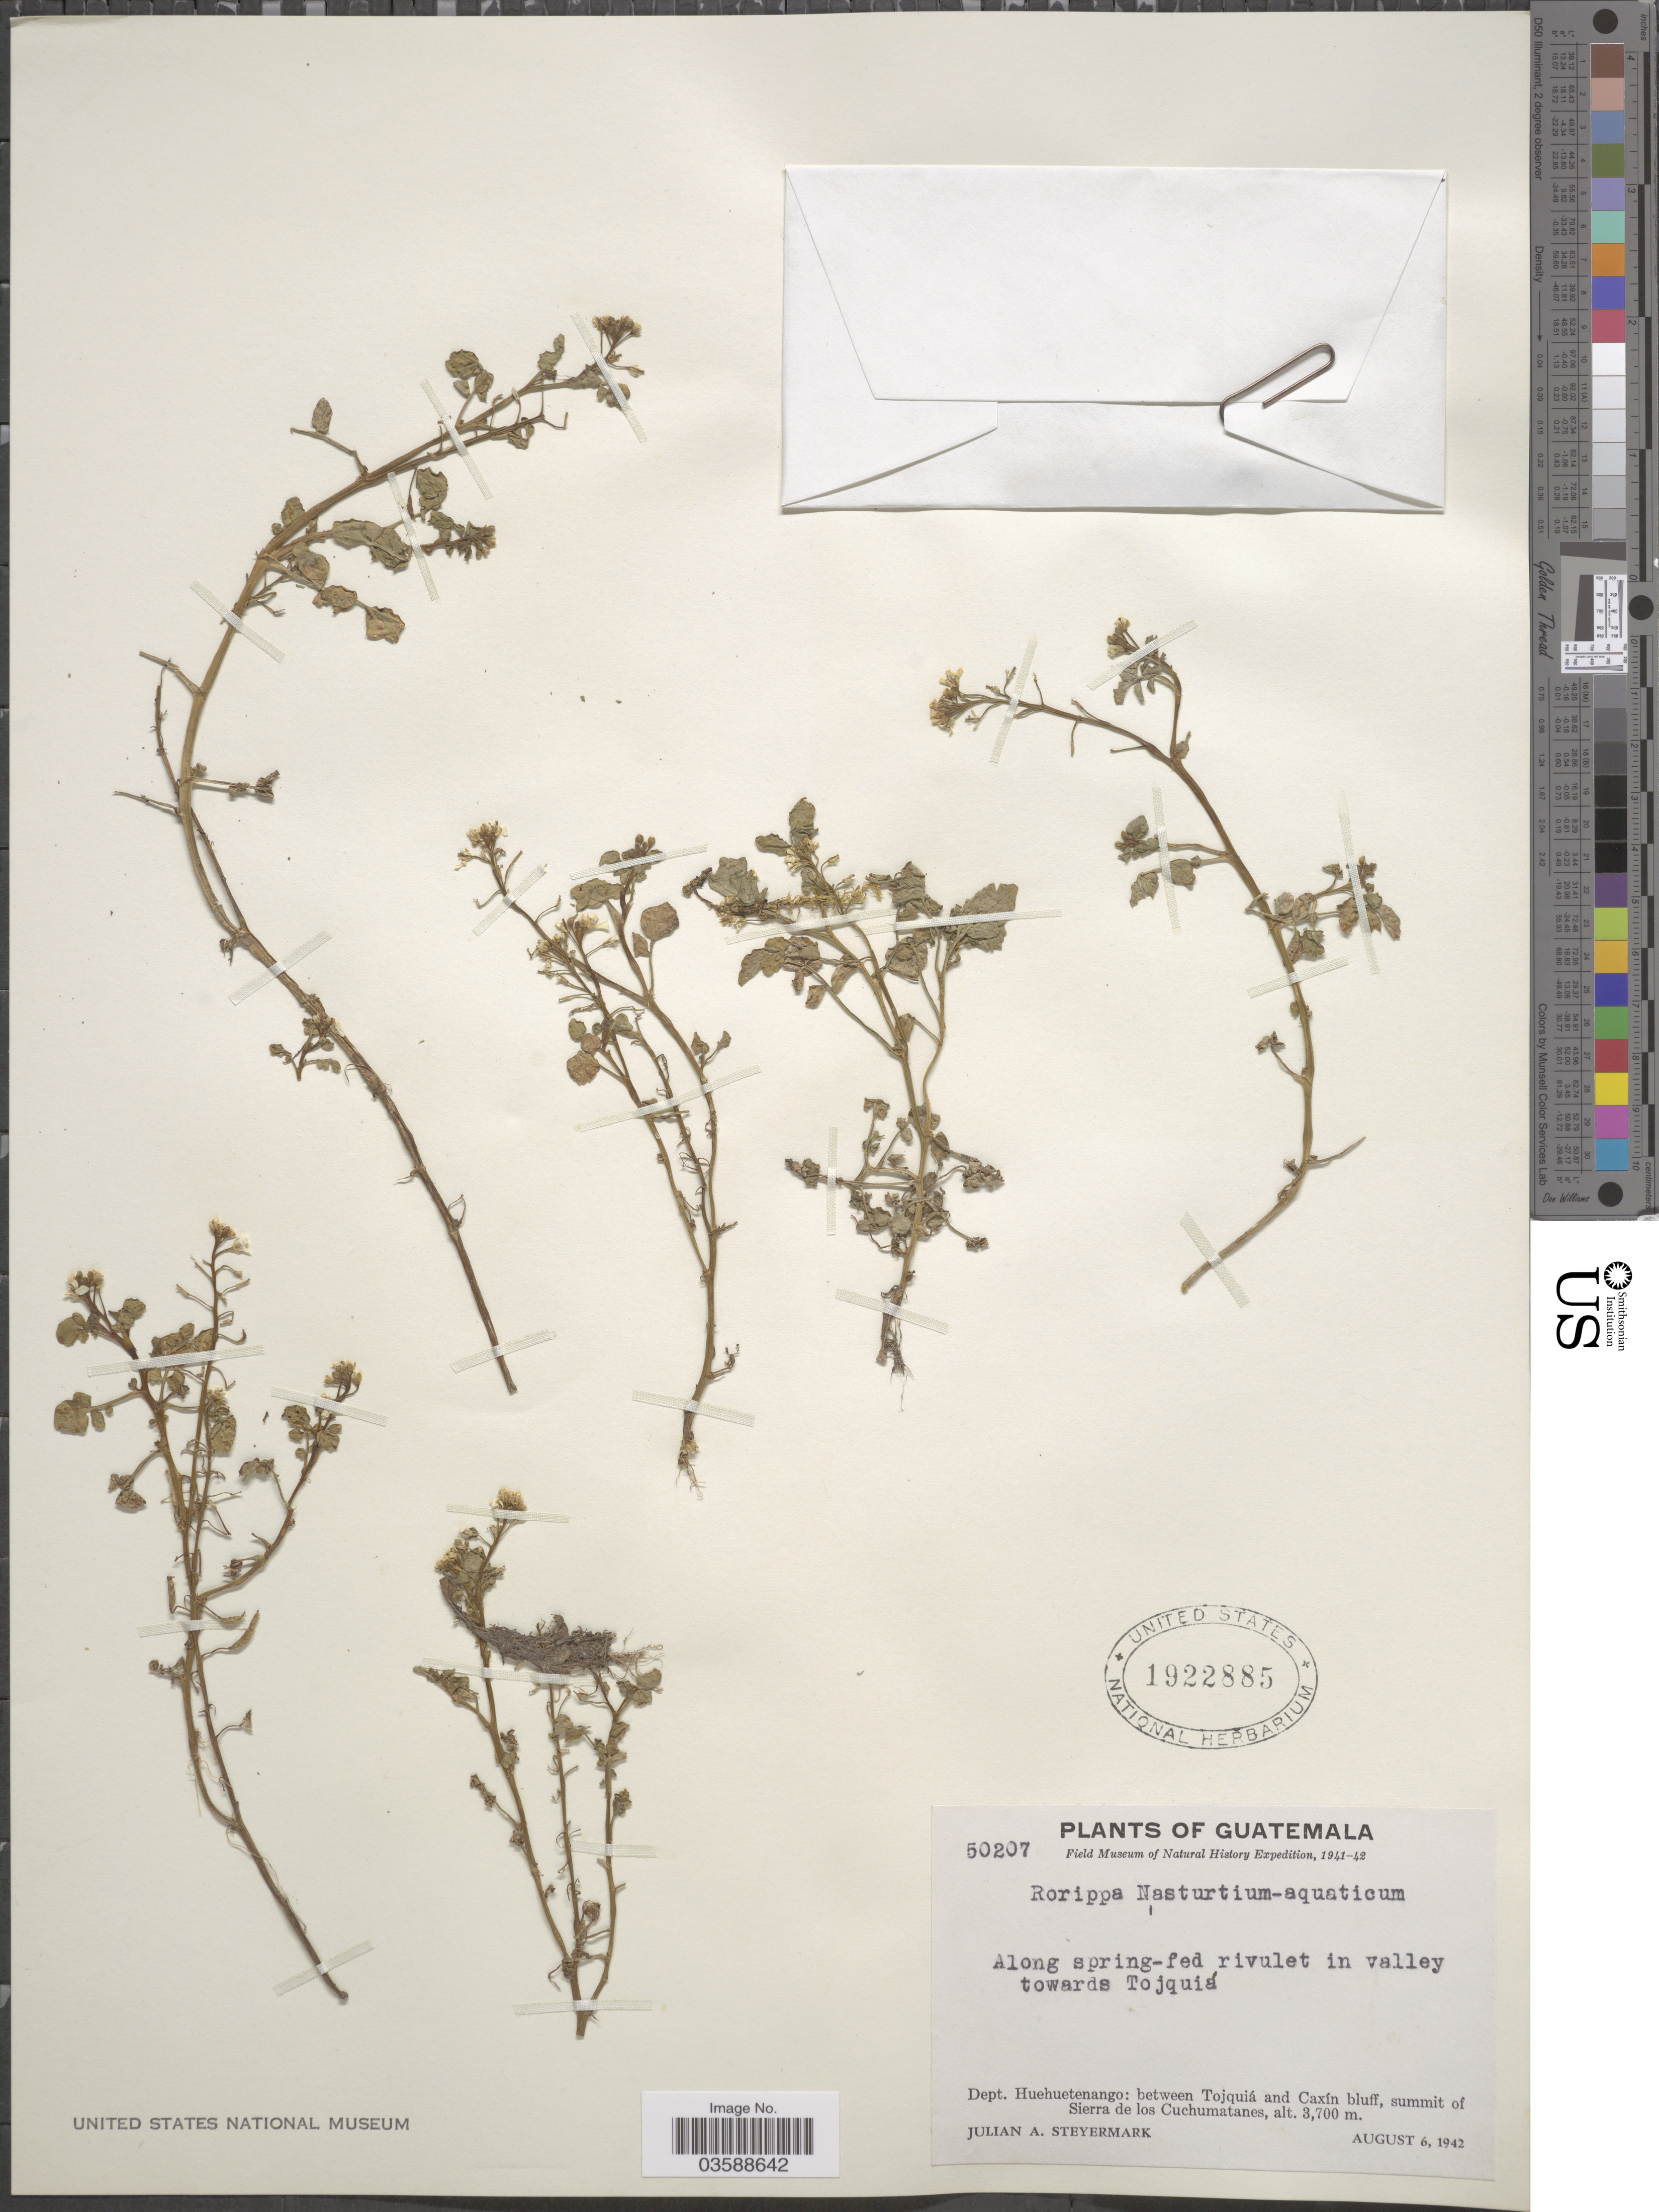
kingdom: Plantae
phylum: Tracheophyta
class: Magnoliopsida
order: Brassicales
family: Brassicaceae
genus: Nasturtium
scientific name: Nasturtium officinale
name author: R. Br.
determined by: Strong, M. T., (US), Smithsonian Institution - National Museum of Natural History (UNITED STATES)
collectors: J. Steyermark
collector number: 50207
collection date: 1942-08-06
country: Guatemala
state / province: Huehuetenango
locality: Along spring-fed rivulet in valley towards Tojquiá. Dept. Huehuetenango: between Tojquiá and Caxín bluff, summit of Sierra de los Cuchumatanes.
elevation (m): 3700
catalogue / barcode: US 1922885